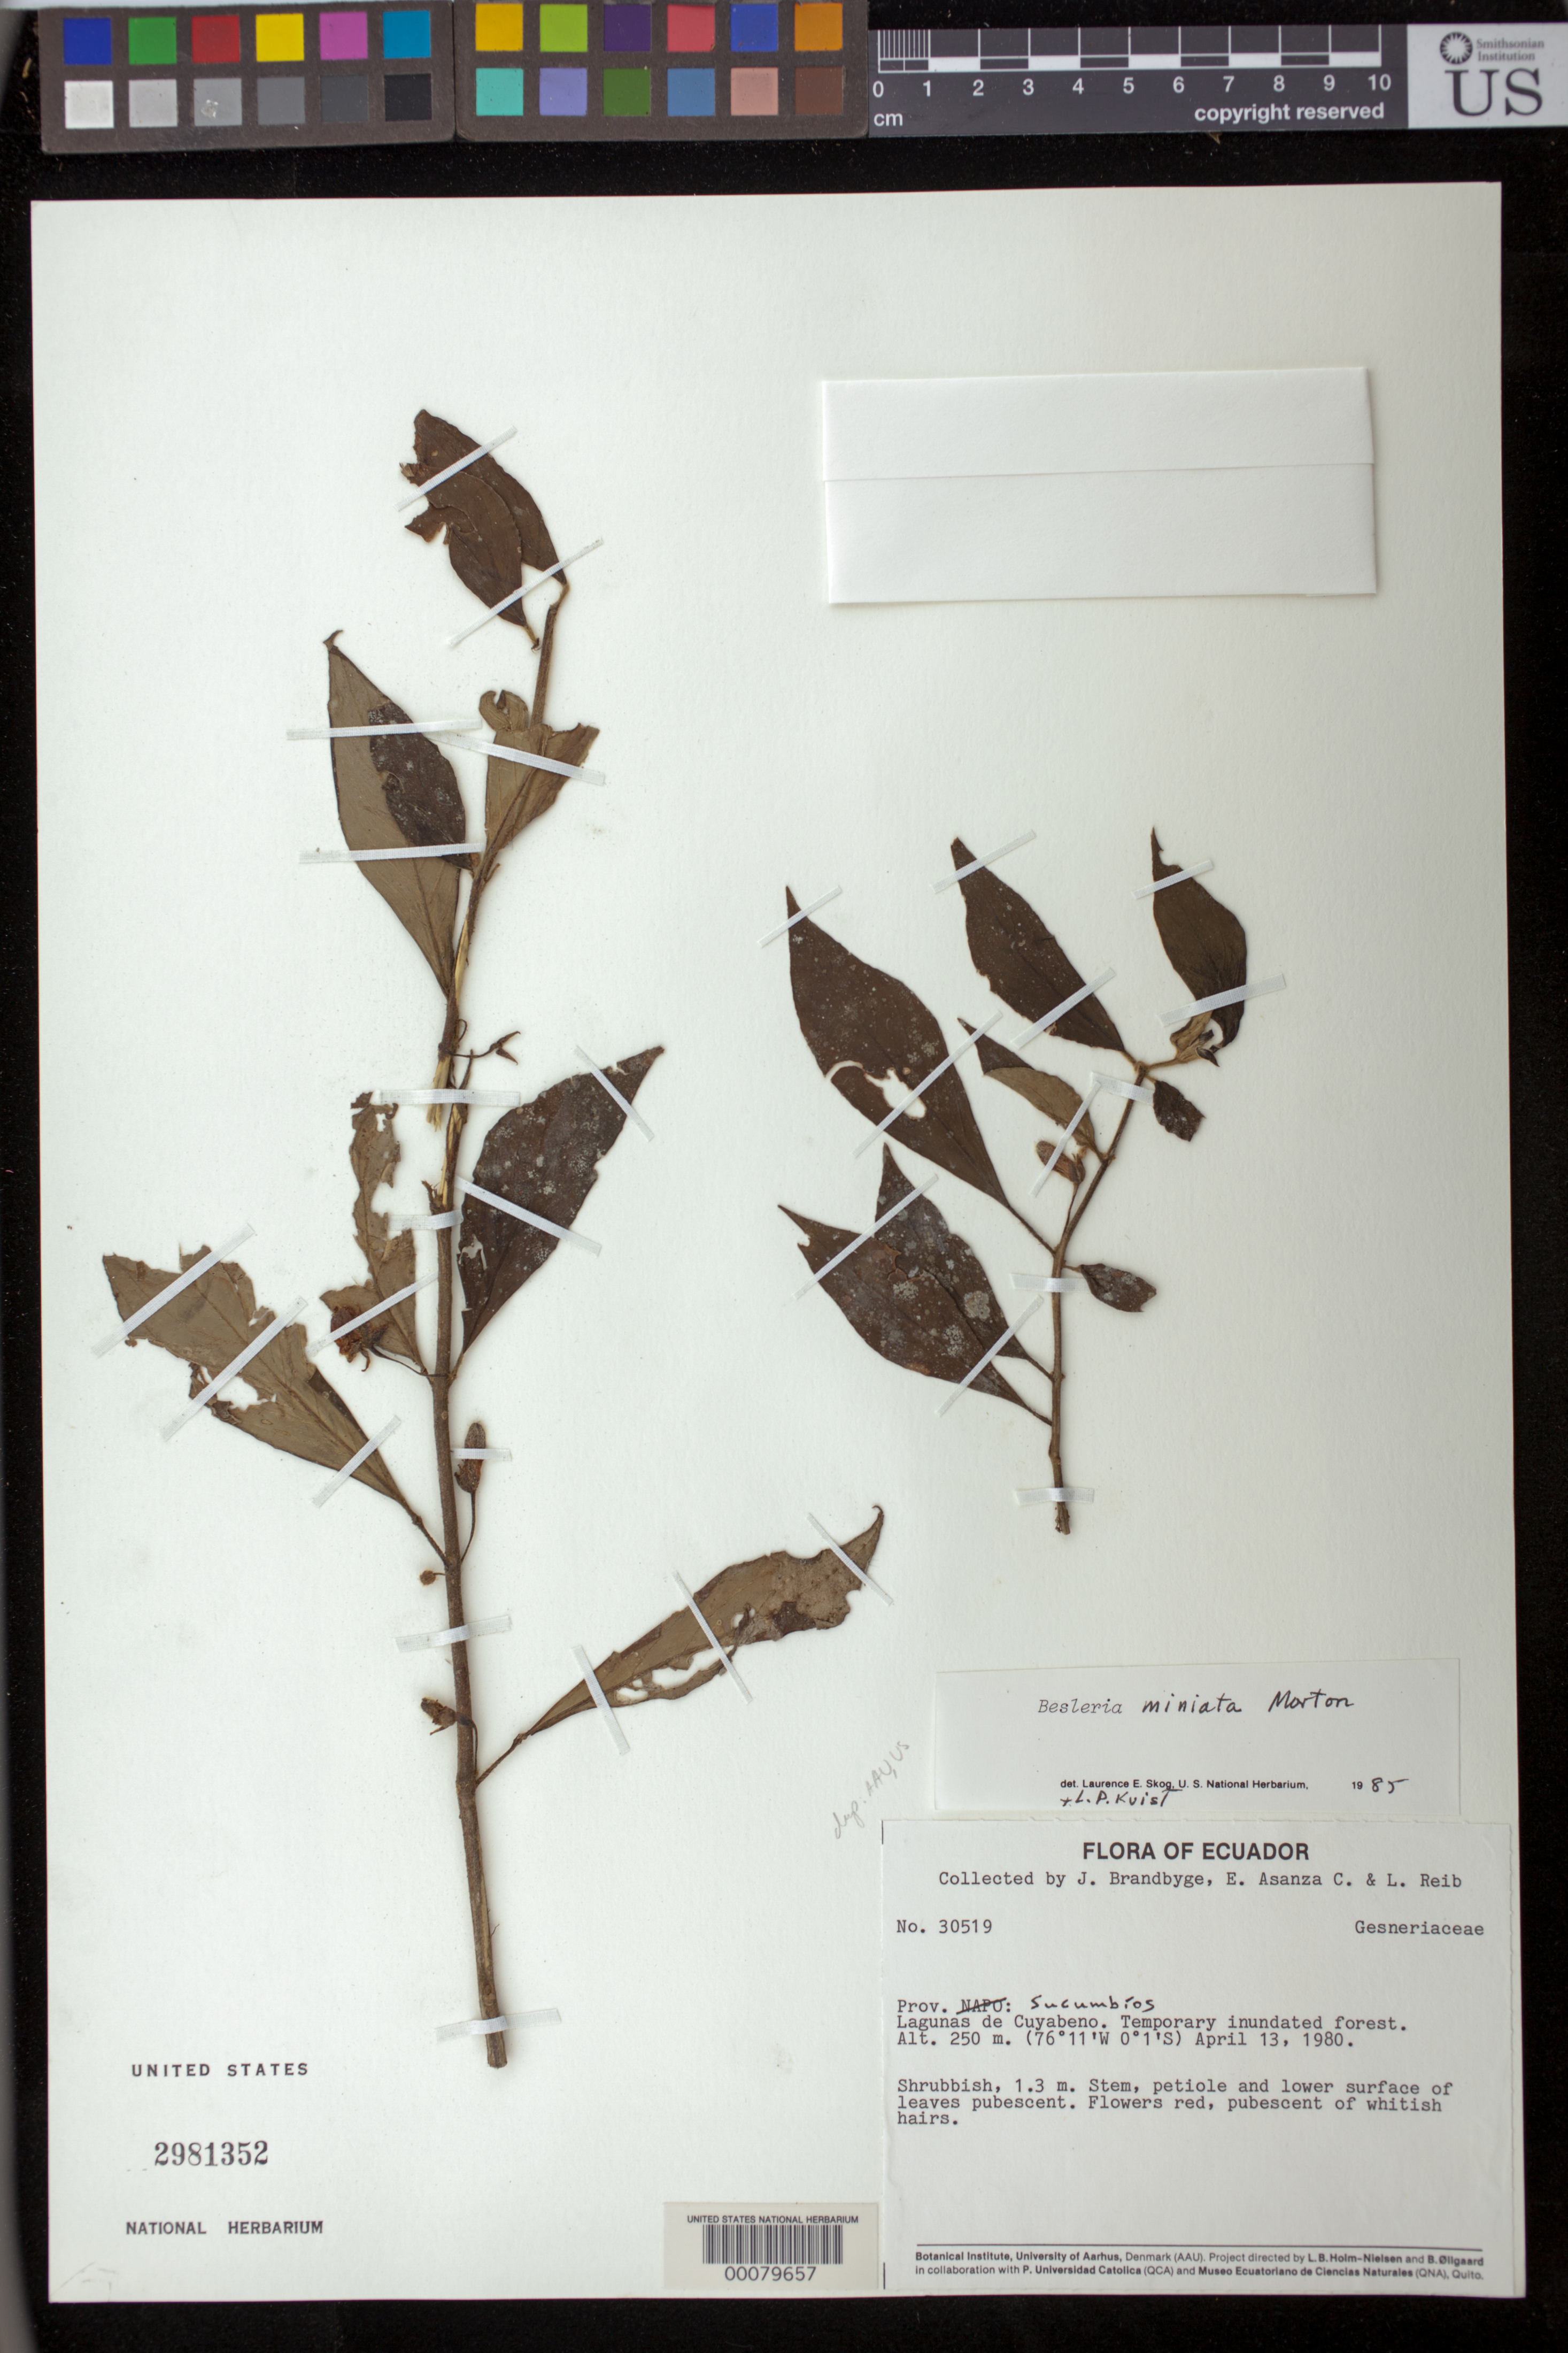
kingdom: Plantae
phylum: Tracheophyta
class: Magnoliopsida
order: Lamiales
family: Gesneriaceae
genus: Besleria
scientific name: Besleria miniata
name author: C.V. Morton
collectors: J. Brandbyge, E. Asanza C. & L. Reib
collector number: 30519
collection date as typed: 13 Apr 1980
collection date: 1980-04-13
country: Ecuador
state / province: Sucumbíos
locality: ("Napo") Lagunas de Cuyabeno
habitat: Temporary inundated forest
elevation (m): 250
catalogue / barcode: US 2981352